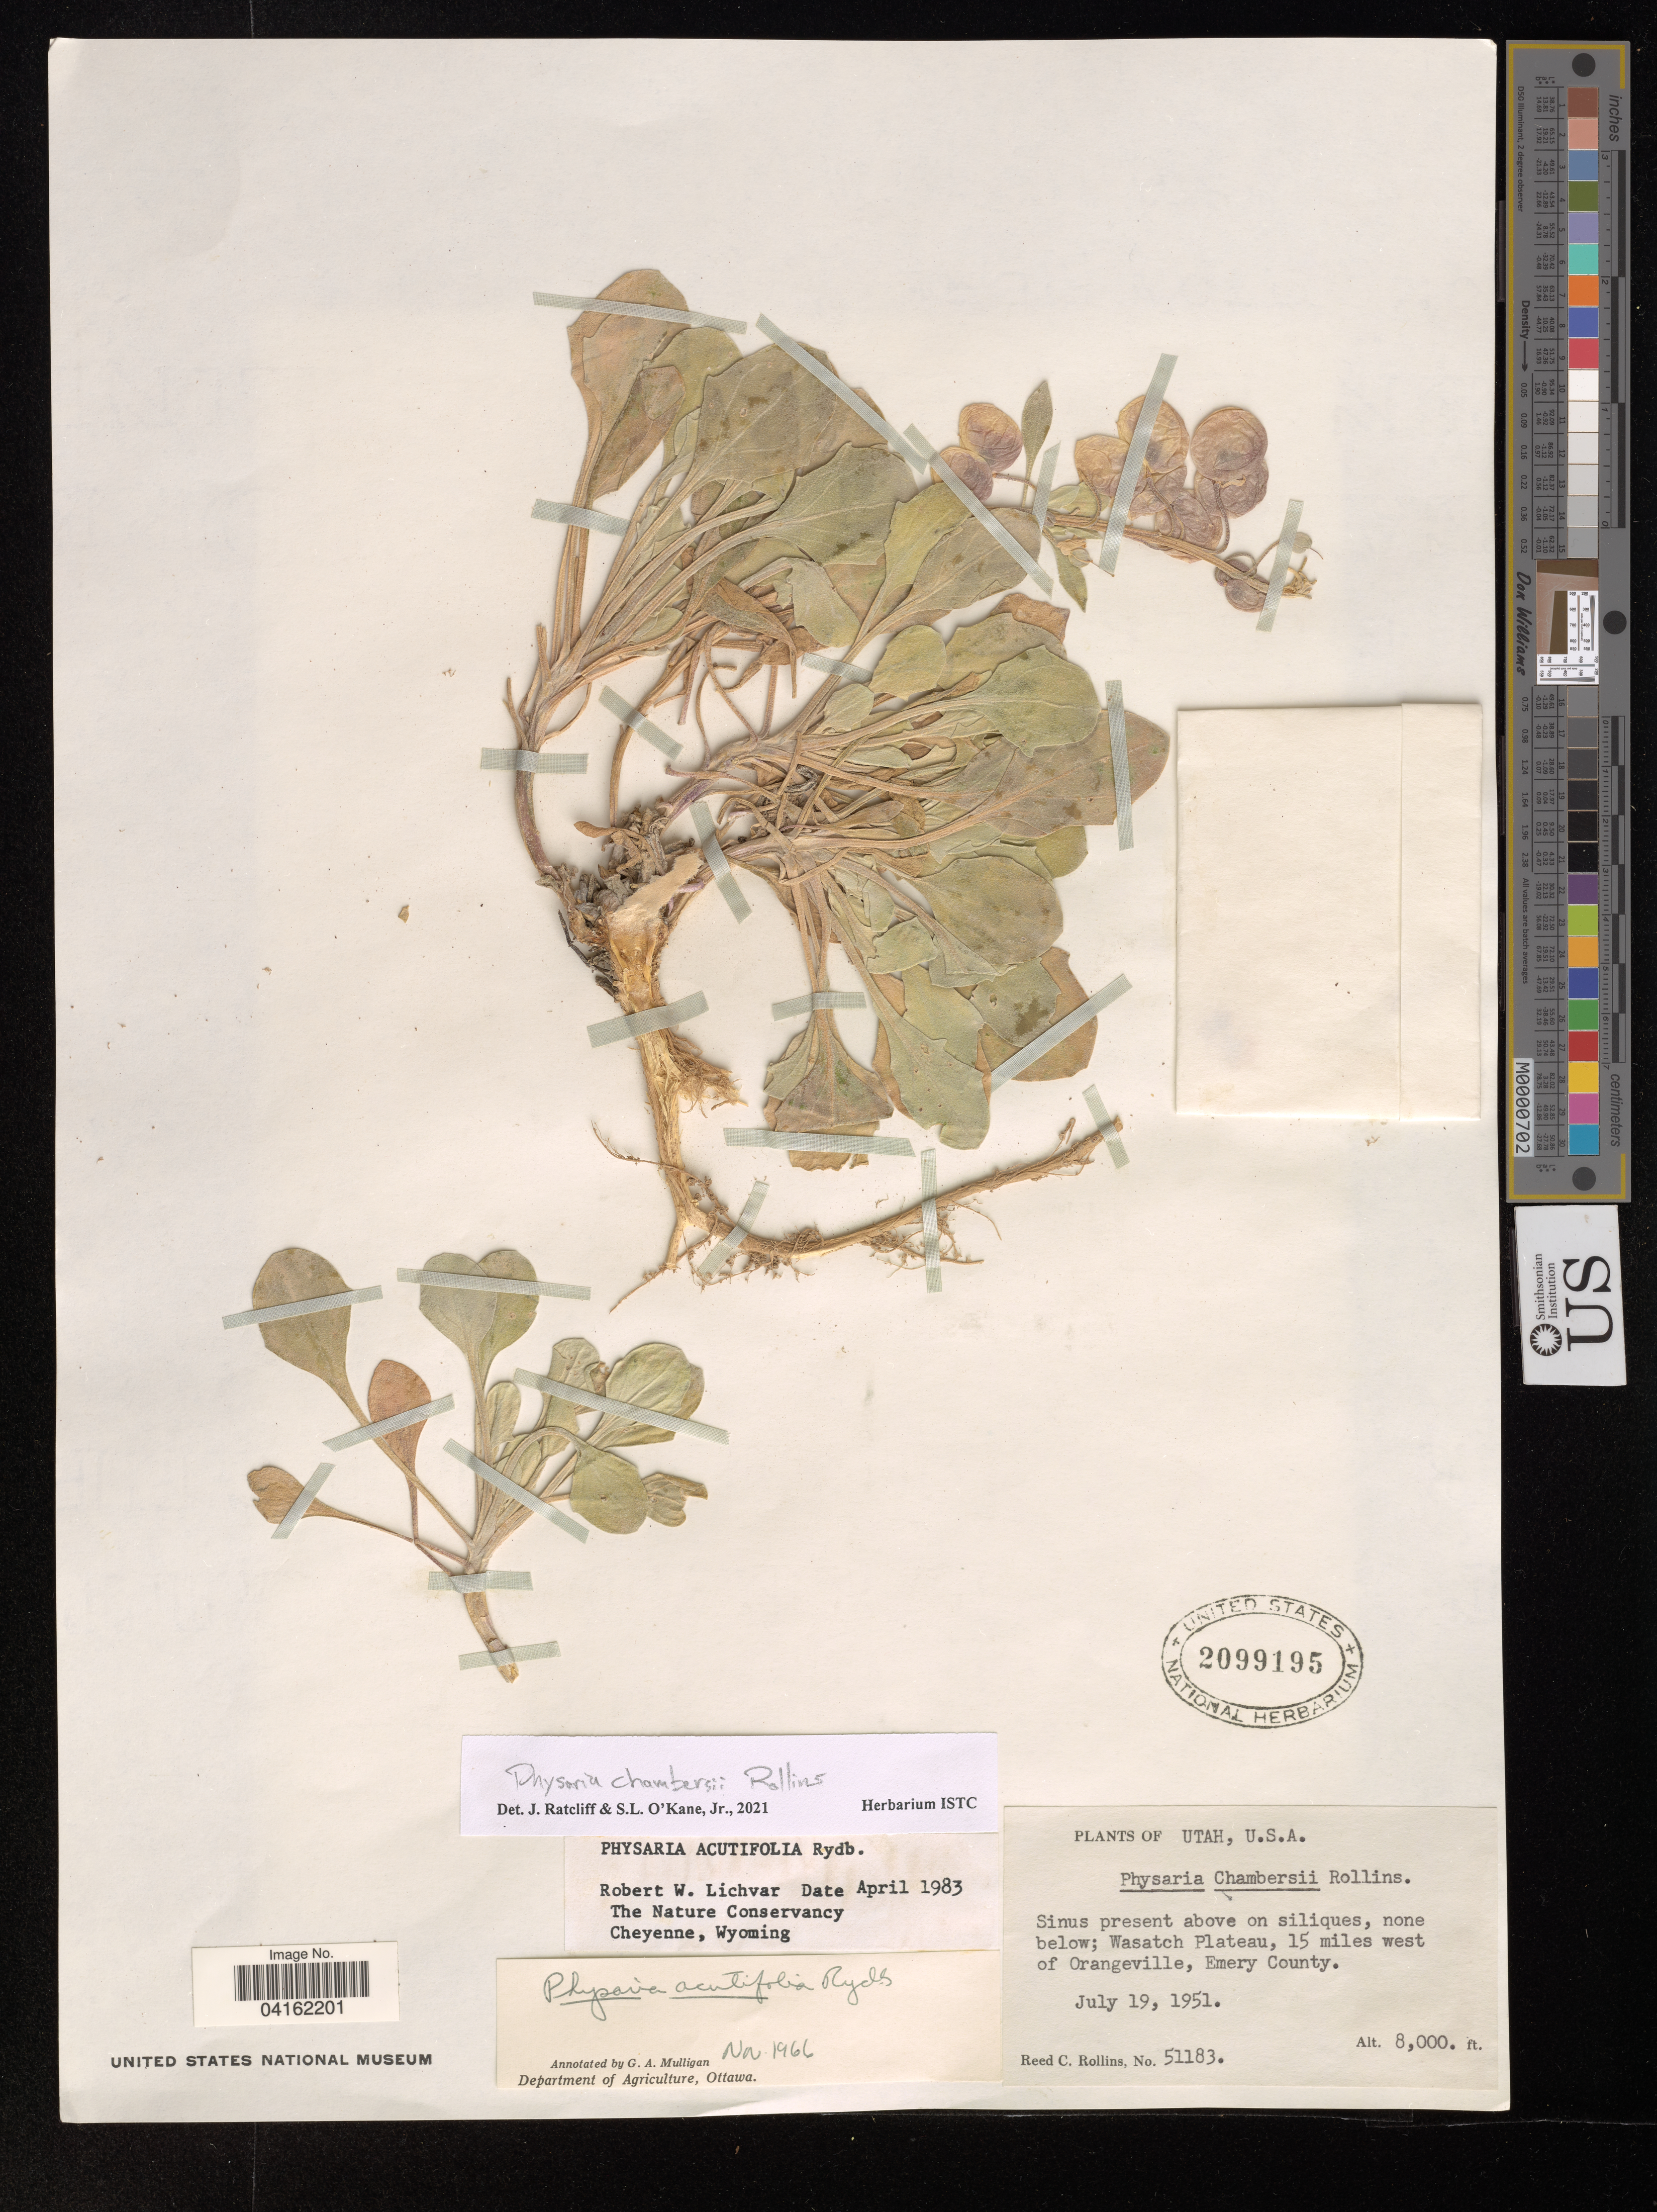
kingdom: Plantae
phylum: Tracheophyta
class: Magnoliopsida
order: Brassicales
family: Brassicaceae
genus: Physaria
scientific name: Physaria chambersii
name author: Rollins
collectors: R. C. Rollins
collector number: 51183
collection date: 1951-07-19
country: United States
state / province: Utah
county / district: Wasatch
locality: Wasatch Plateau, 15 miles west of Orangeville, Emery County.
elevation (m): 2438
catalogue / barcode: US 2099195